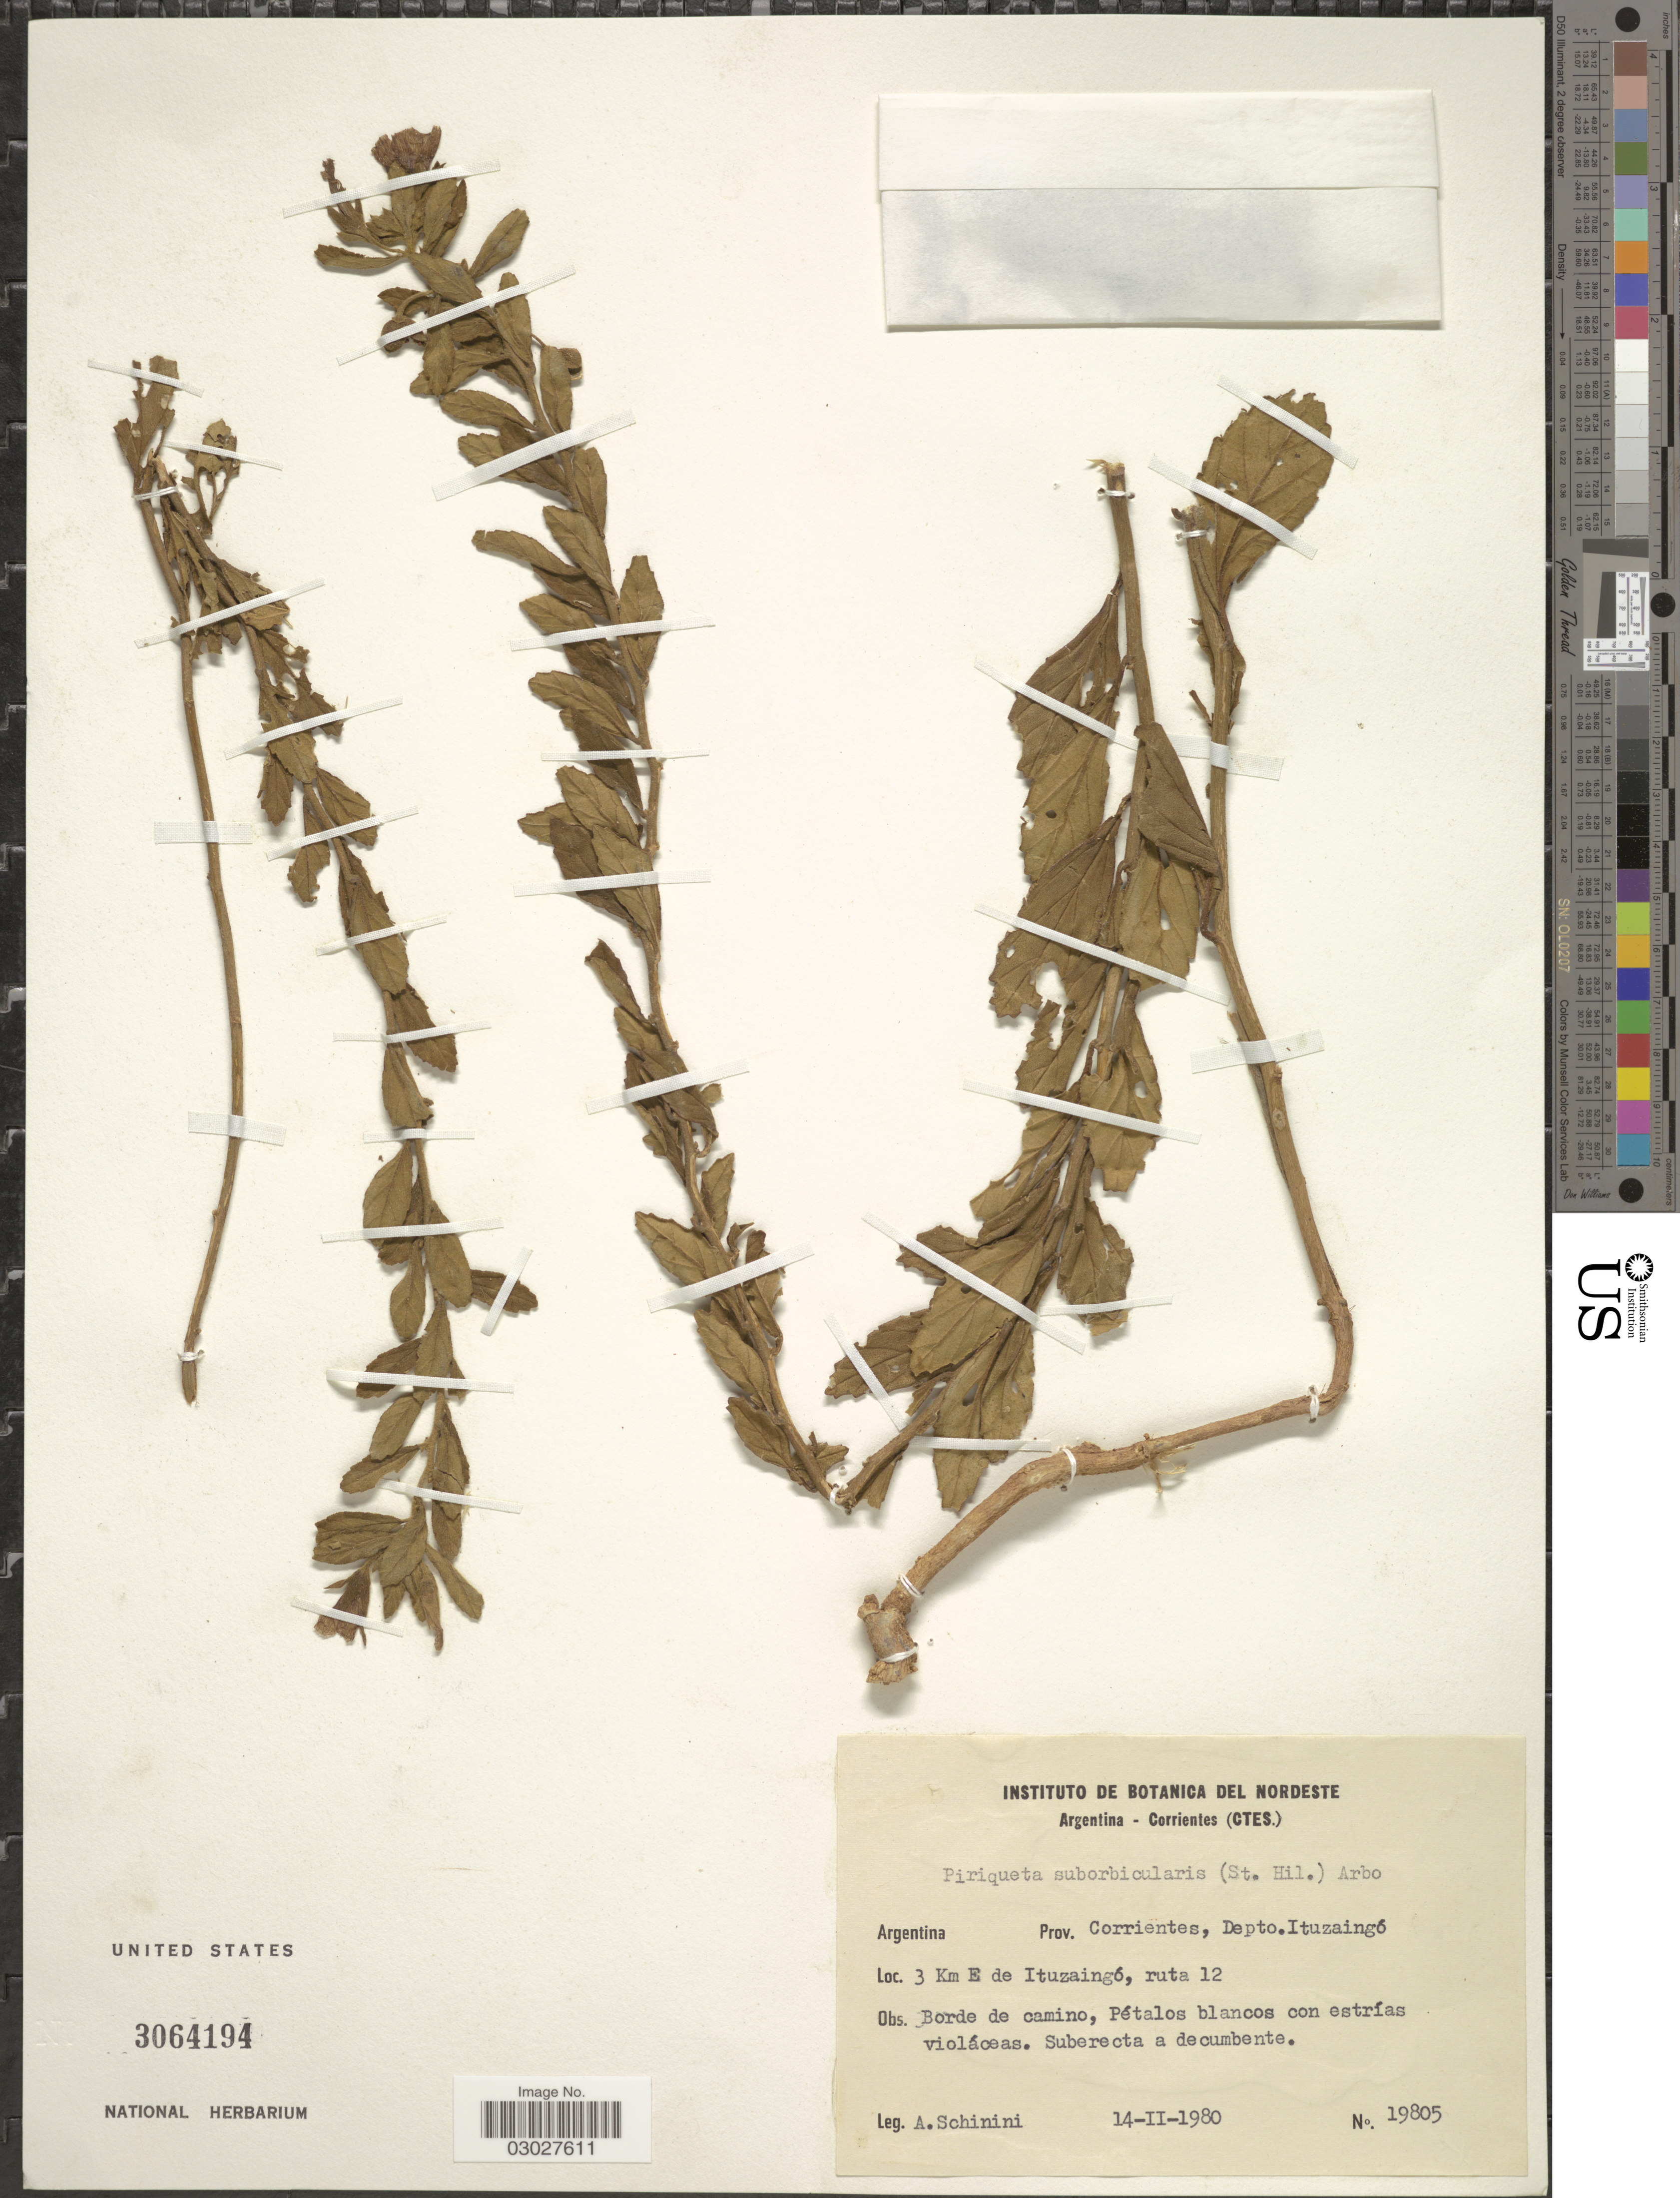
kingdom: Plantae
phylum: Tracheophyta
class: Magnoliopsida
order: Malpighiales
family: Turneraceae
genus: Piriqueta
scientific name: Piriqueta suborbicularis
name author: (A. St.-Hil. & Naudin) Arbo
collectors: A. Schinini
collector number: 19805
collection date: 1980-02-14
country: Argentina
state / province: Corrientes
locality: Depto. Ituzaingó. 3 Km E de Ituzaingó, ruta 12.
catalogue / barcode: US 3064194